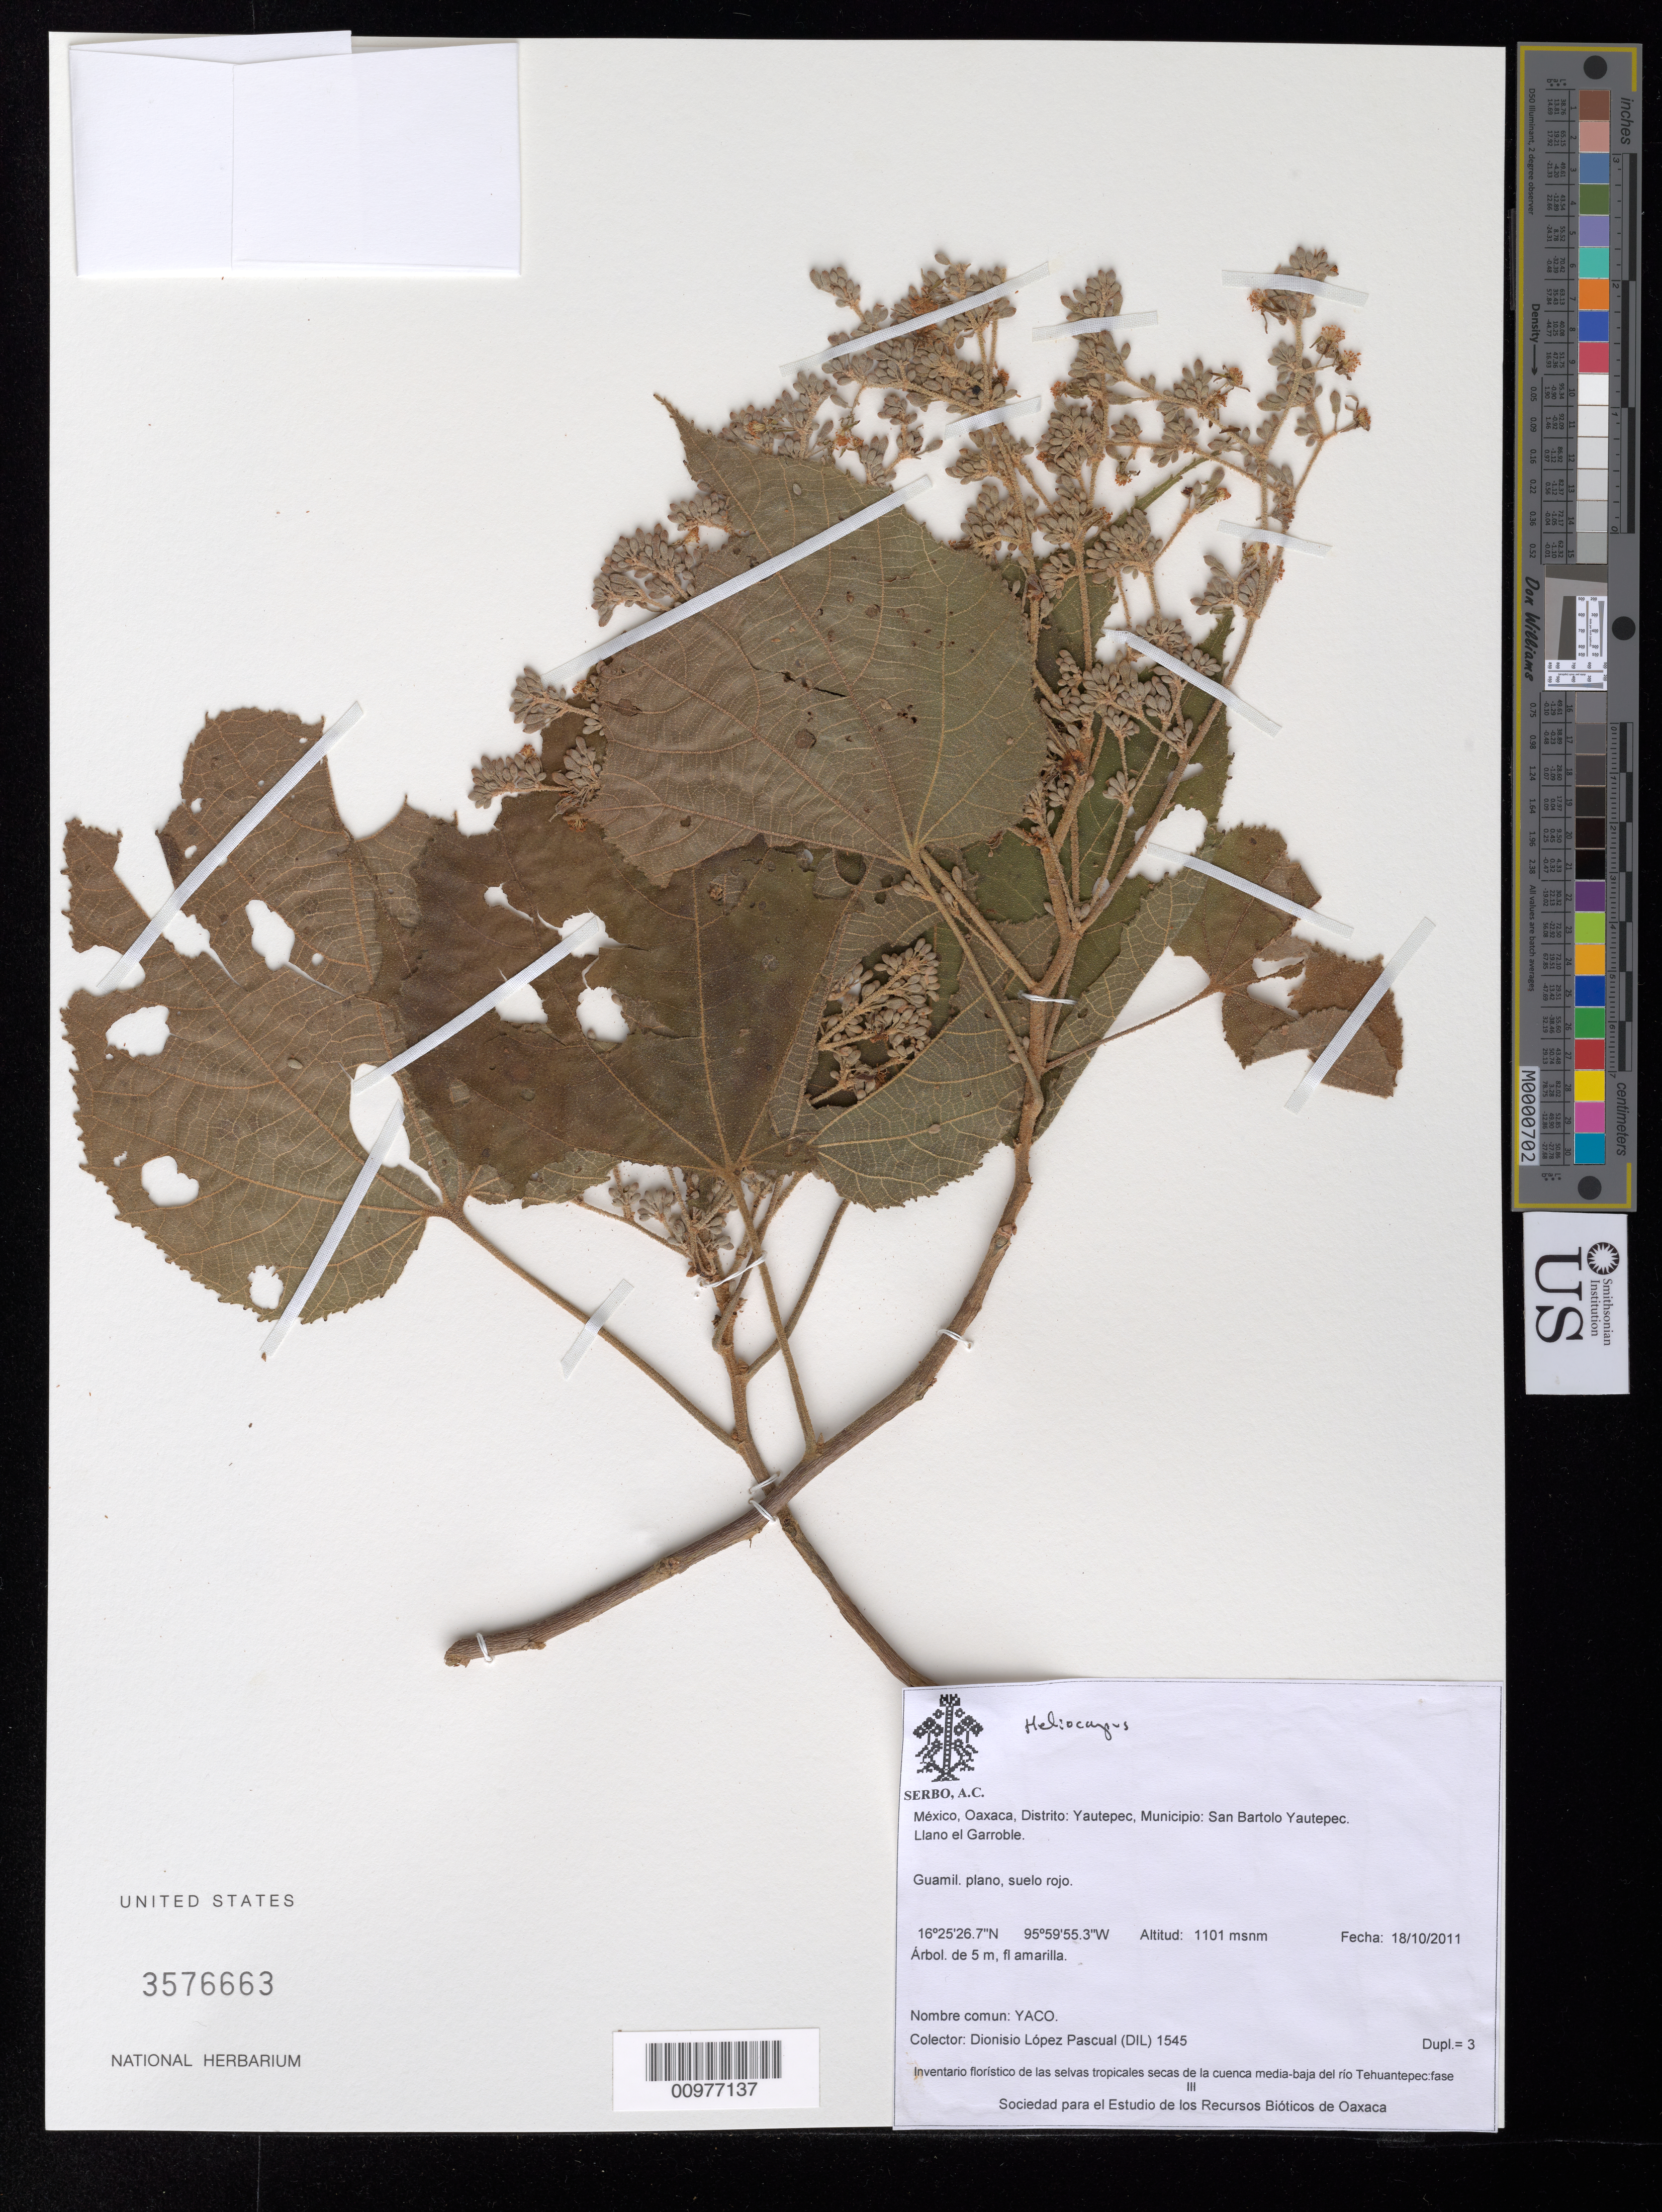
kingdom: Plantae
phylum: Tracheophyta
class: Magnoliopsida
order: Malvales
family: Malvaceae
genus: Heliocarpus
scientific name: Heliocarpus terebinthinaceus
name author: (DC.) Hochr.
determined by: Dorr, Laurence J., Curator (BOT), Smithsonian Institution - National Museum of Natural History (UNITED STATES)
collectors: D. Lopez Pascual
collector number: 1545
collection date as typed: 18/10/2011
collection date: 2011-10-18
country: Mexico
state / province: Oaxaca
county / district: Yautepec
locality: Mun: San Bartolo Yautepec. Llano el Garroble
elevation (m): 1101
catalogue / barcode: US 3576663